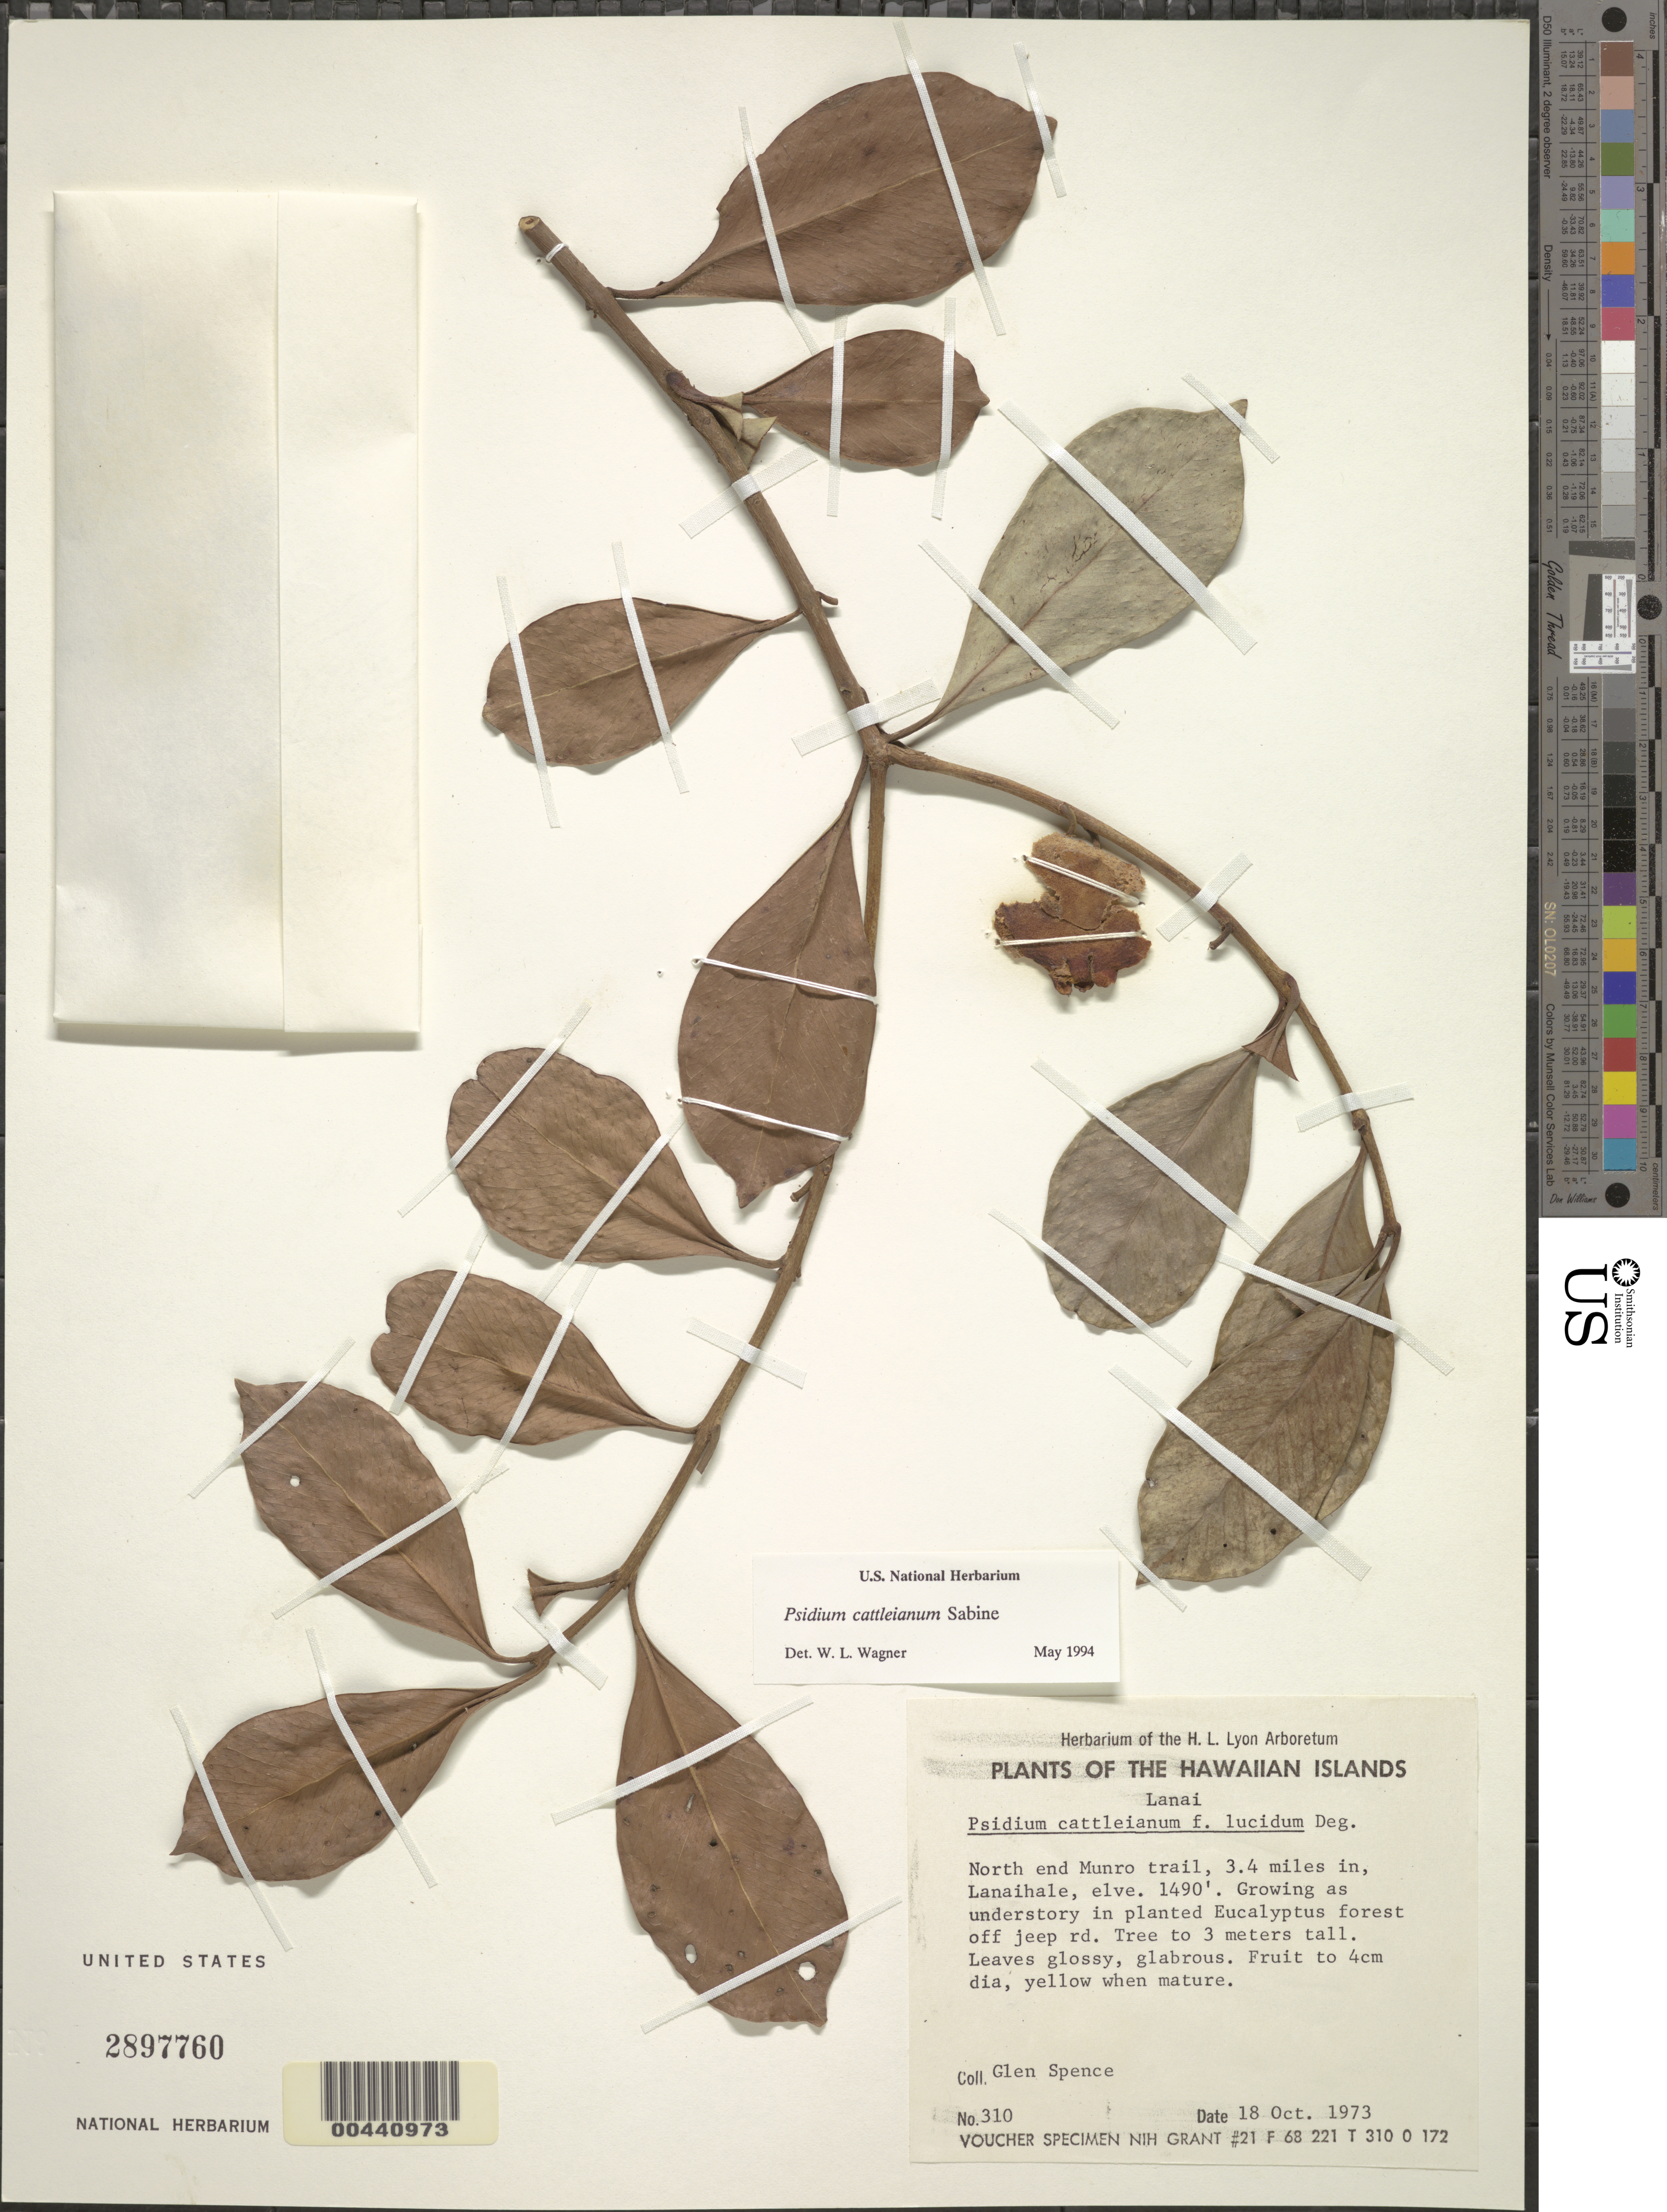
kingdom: Plantae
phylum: Tracheophyta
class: Magnoliopsida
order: Myrtales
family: Myrtaceae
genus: Psidium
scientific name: Psidium cattleyanum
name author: Sabine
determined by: Wagner, W. L., (BOT), Smithsonian Institution - National Museum of Natural History (UNITED STATES)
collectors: G. Spence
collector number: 310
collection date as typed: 18 Oct 1973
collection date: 1973-10-18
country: United States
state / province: Hawaii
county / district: Maui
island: Lana'i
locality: N end of Munro Trail, 3.4 mi in, Lanaihale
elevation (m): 454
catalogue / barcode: US 2897760